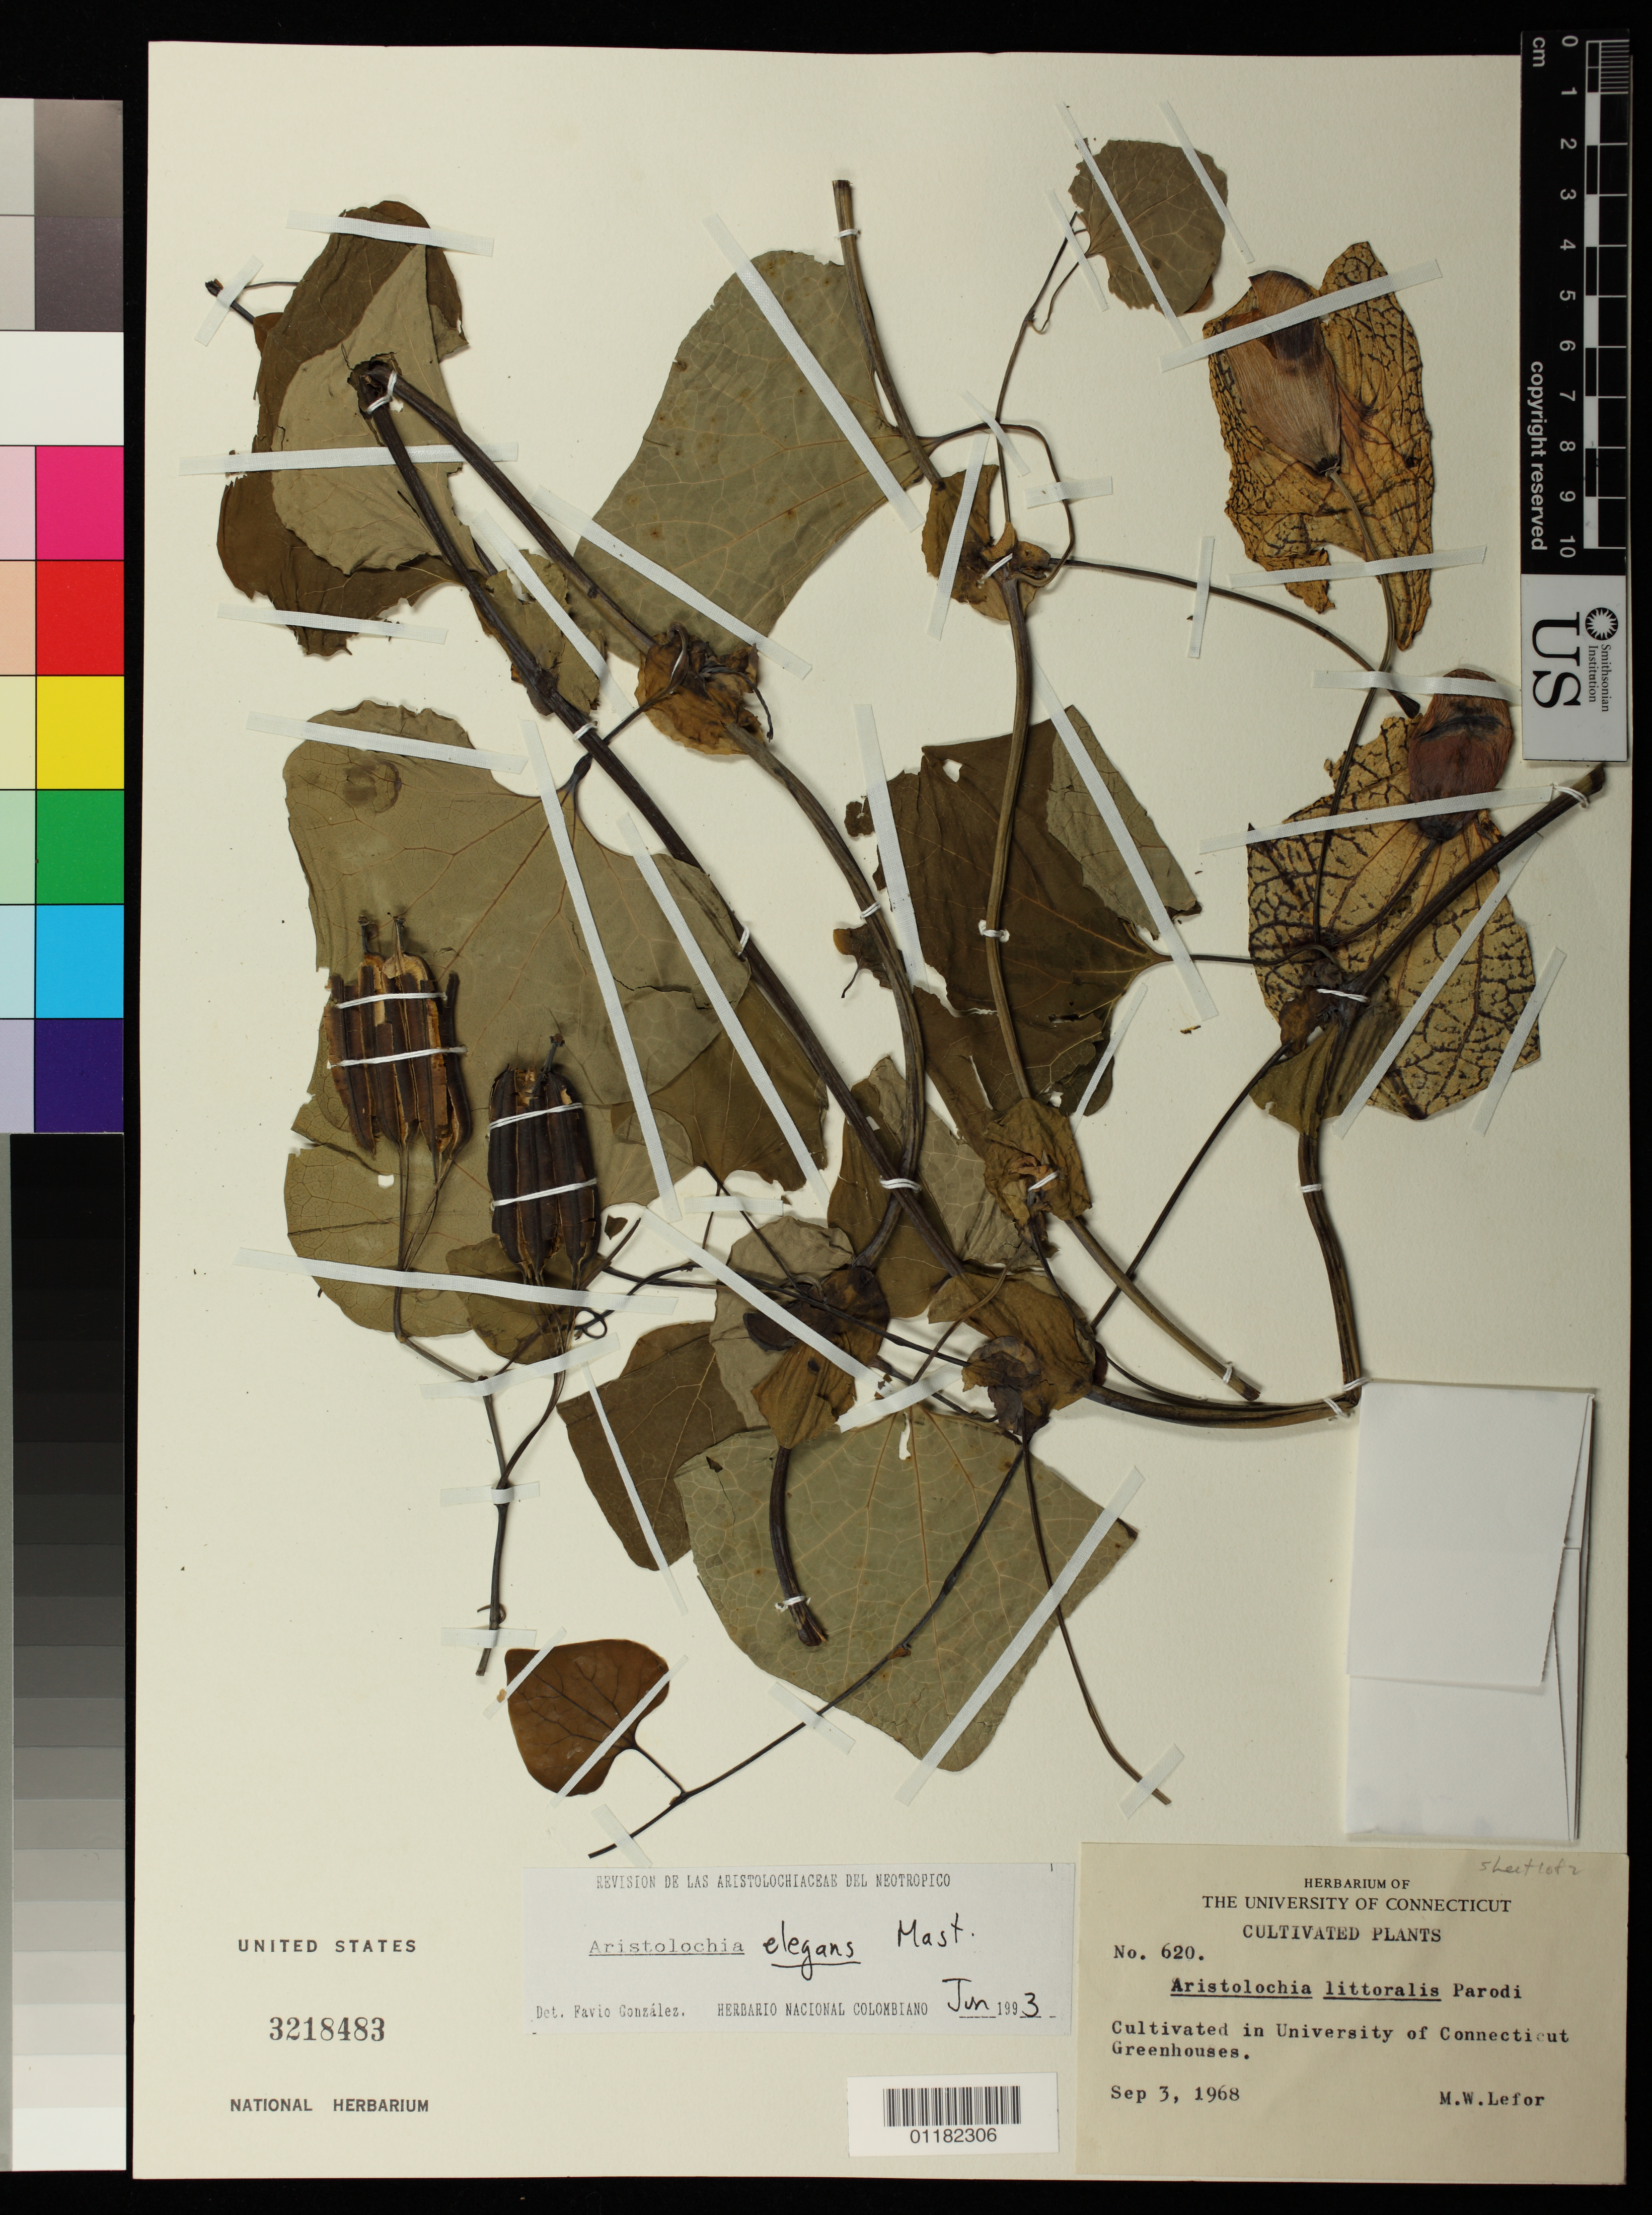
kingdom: Plantae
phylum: Tracheophyta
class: Magnoliopsida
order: Piperales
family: Aristolochiaceae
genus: Aristolochia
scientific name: Aristolochia elegans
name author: Mast.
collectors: M. W. Lefor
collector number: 620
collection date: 1968-09-03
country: United States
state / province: Connecticut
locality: Cultivated in University of Connecticut greenhouses.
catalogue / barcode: US 3218483